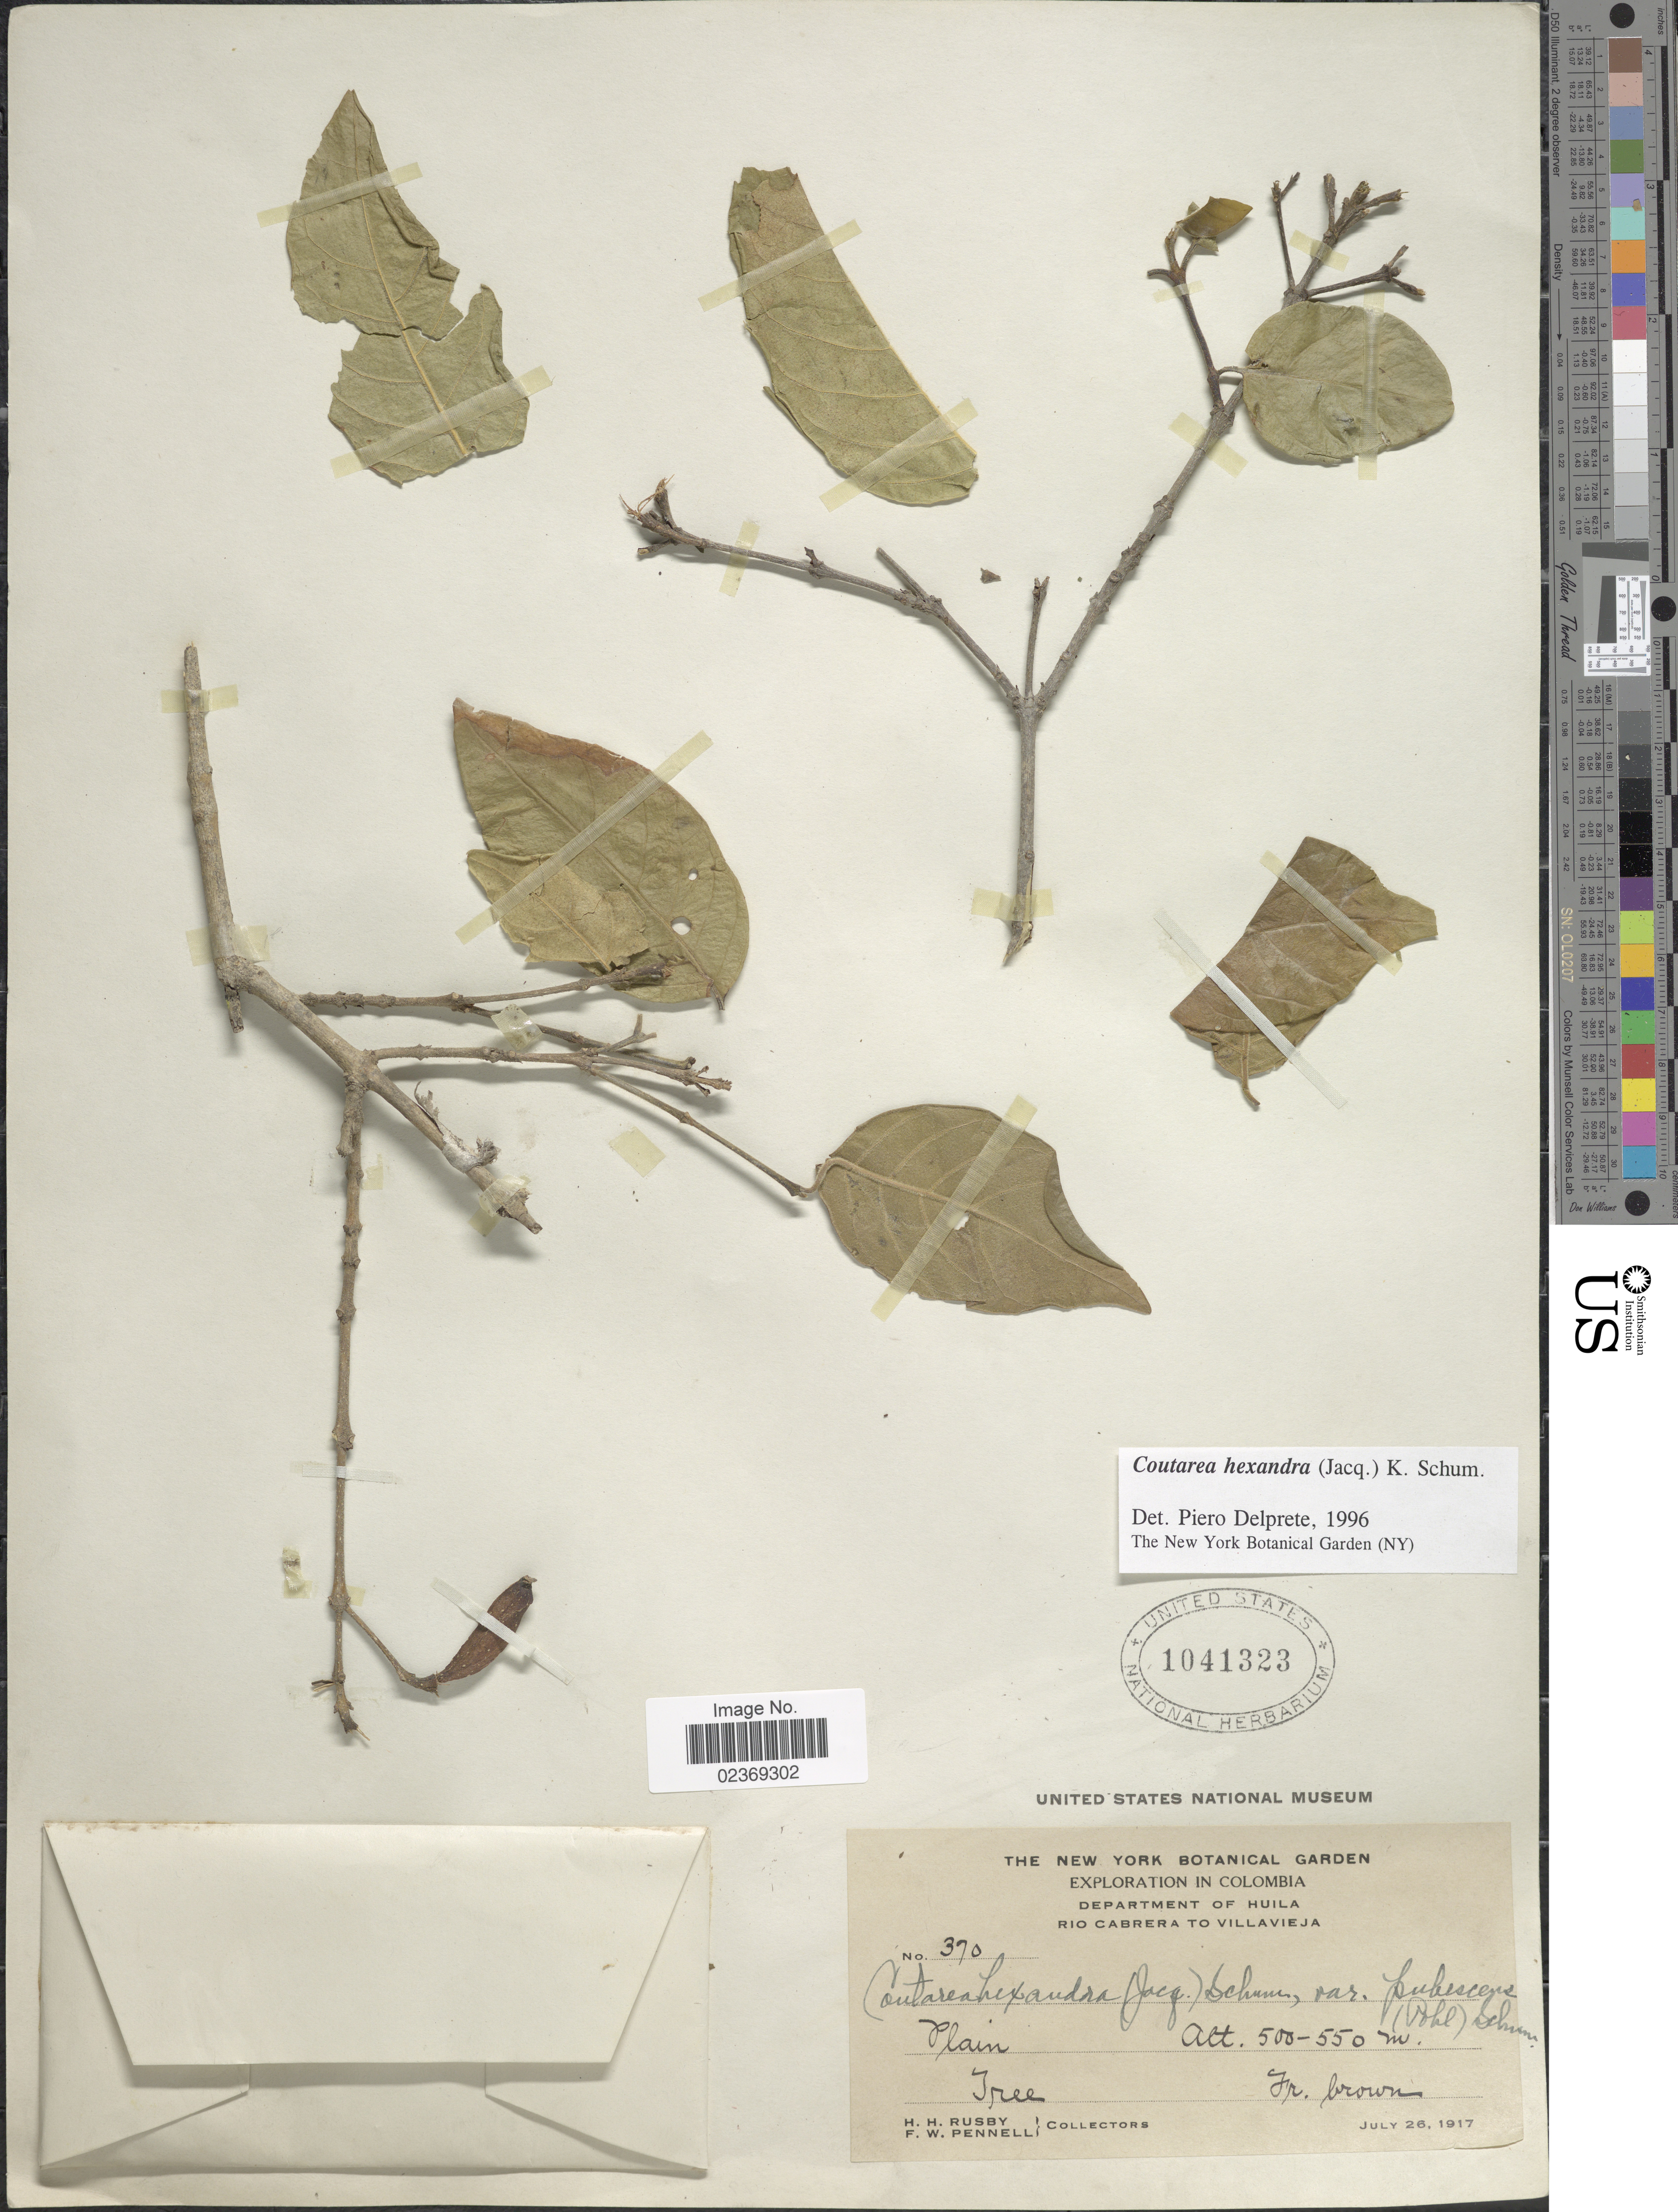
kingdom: Plantae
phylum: Tracheophyta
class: Magnoliopsida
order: Gentianales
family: Rubiaceae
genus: Coutarea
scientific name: Coutarea hexandra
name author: (Jacq.) K. Schum.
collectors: H. H. Rusby & F. W. Pennell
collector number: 370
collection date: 1917-07-26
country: Colombia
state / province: Huila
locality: Rio Cabrera to Villavieja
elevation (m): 500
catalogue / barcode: US 1041323